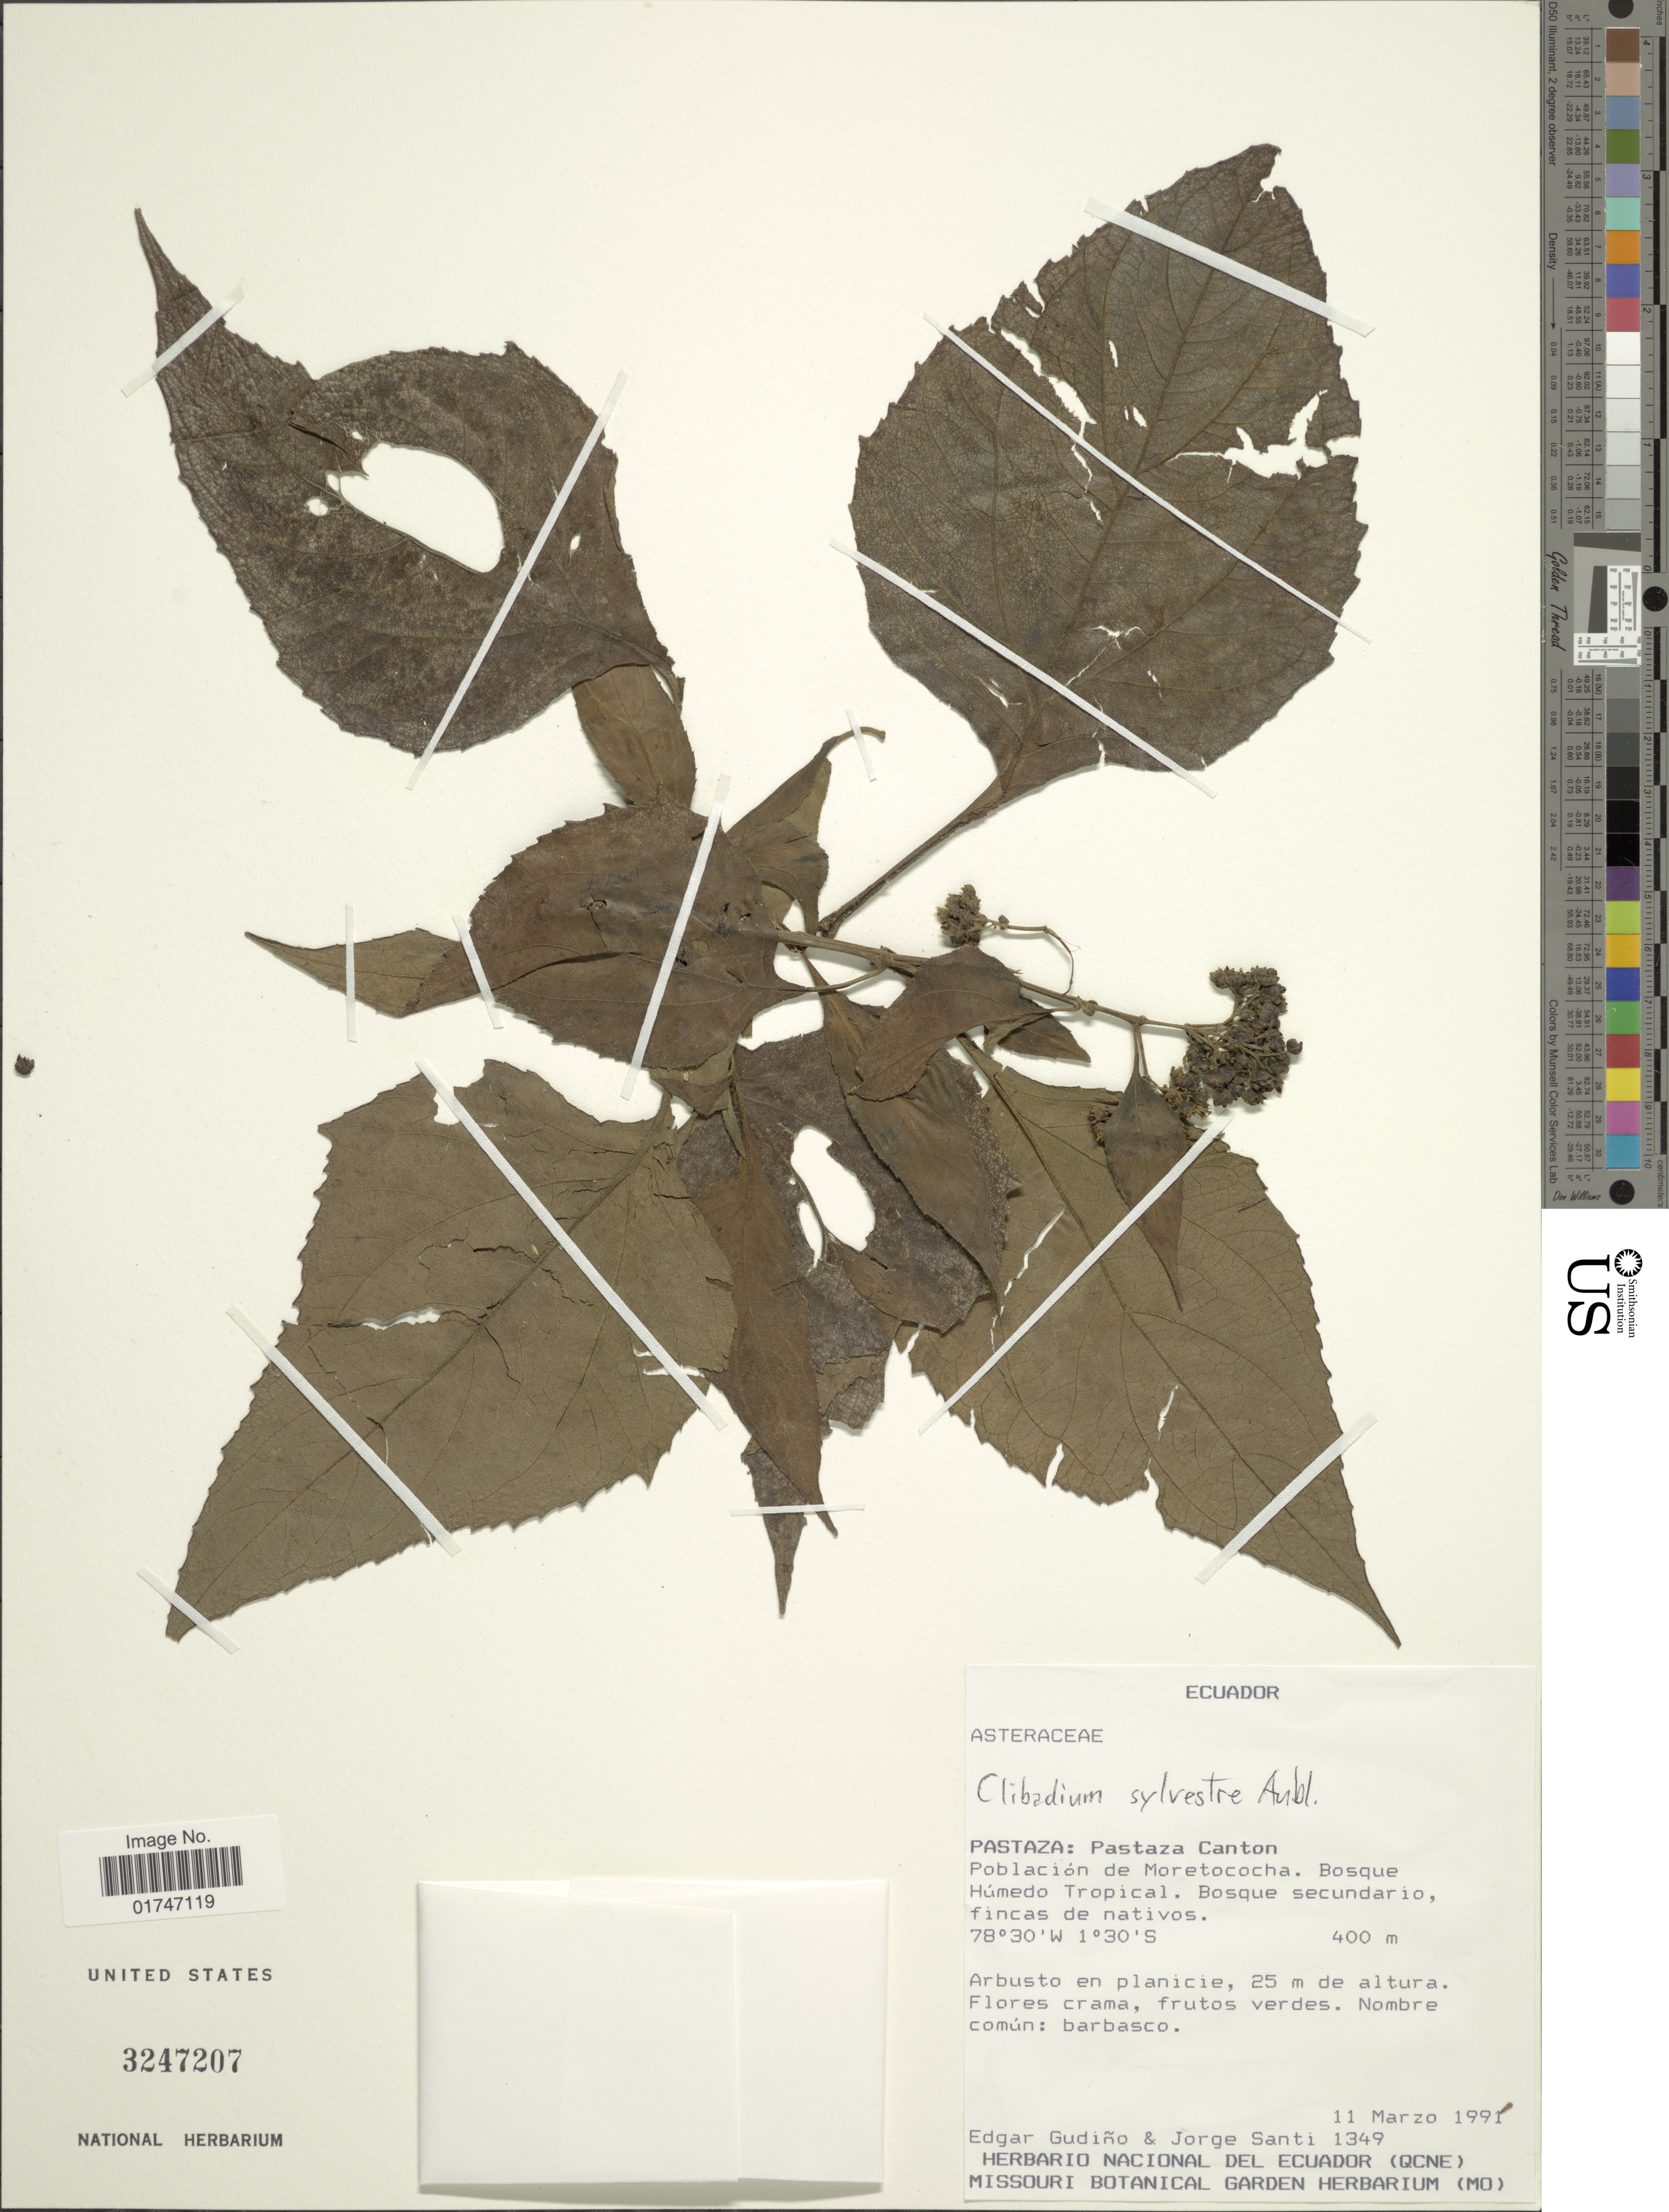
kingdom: Plantae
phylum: Tracheophyta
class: Magnoliopsida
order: Asterales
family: Asteraceae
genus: Clibadium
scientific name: Clibadium sylvestre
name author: (Aubl.) Baill.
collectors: E. Gudiño & J. Santi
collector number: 1349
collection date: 1991-03-11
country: Ecuador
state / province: Pastaza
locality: Pastaza: Pastaza Canton. Población de Moretococha. Bosque Húmedo Tropical.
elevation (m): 400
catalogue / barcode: US 3247207